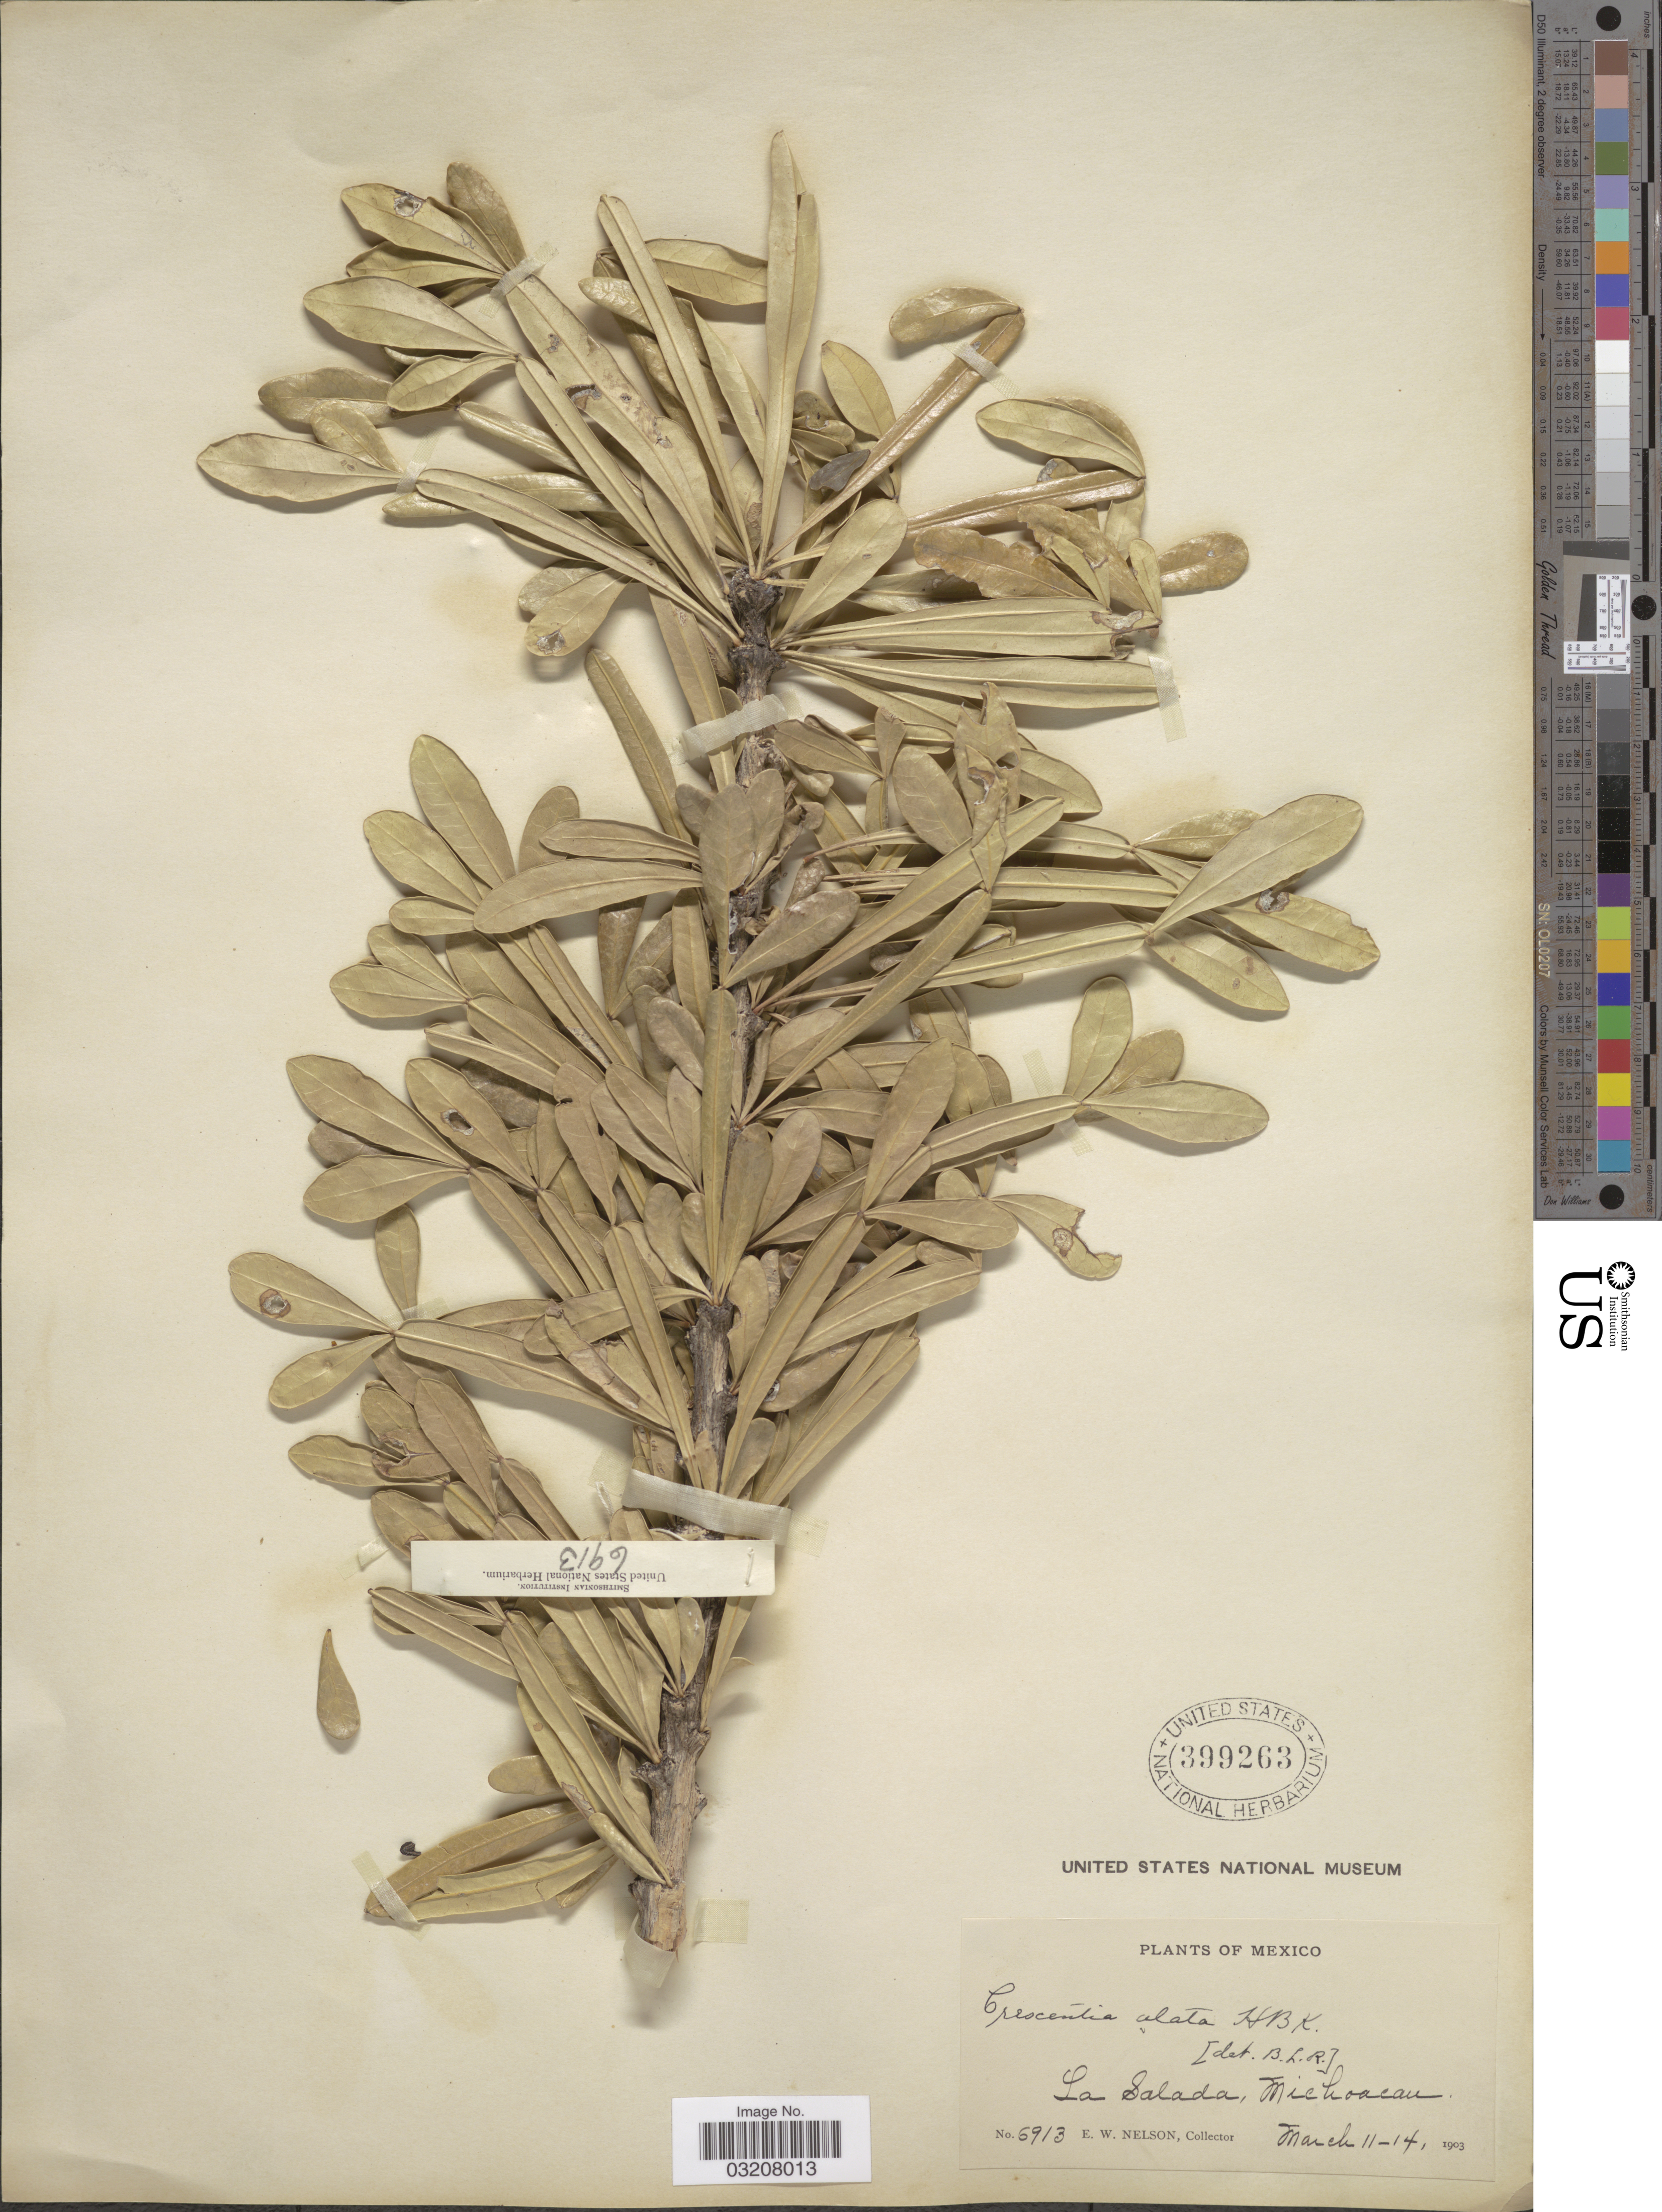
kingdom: Plantae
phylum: Tracheophyta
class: Magnoliopsida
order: Lamiales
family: Bignoniaceae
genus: Crescentia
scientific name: Crescentia alata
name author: Kunth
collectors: E. W. Nelson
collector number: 6913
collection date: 1903-03-11/1903-03-14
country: Mexico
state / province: Michoacán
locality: La Salada.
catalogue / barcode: US 399263